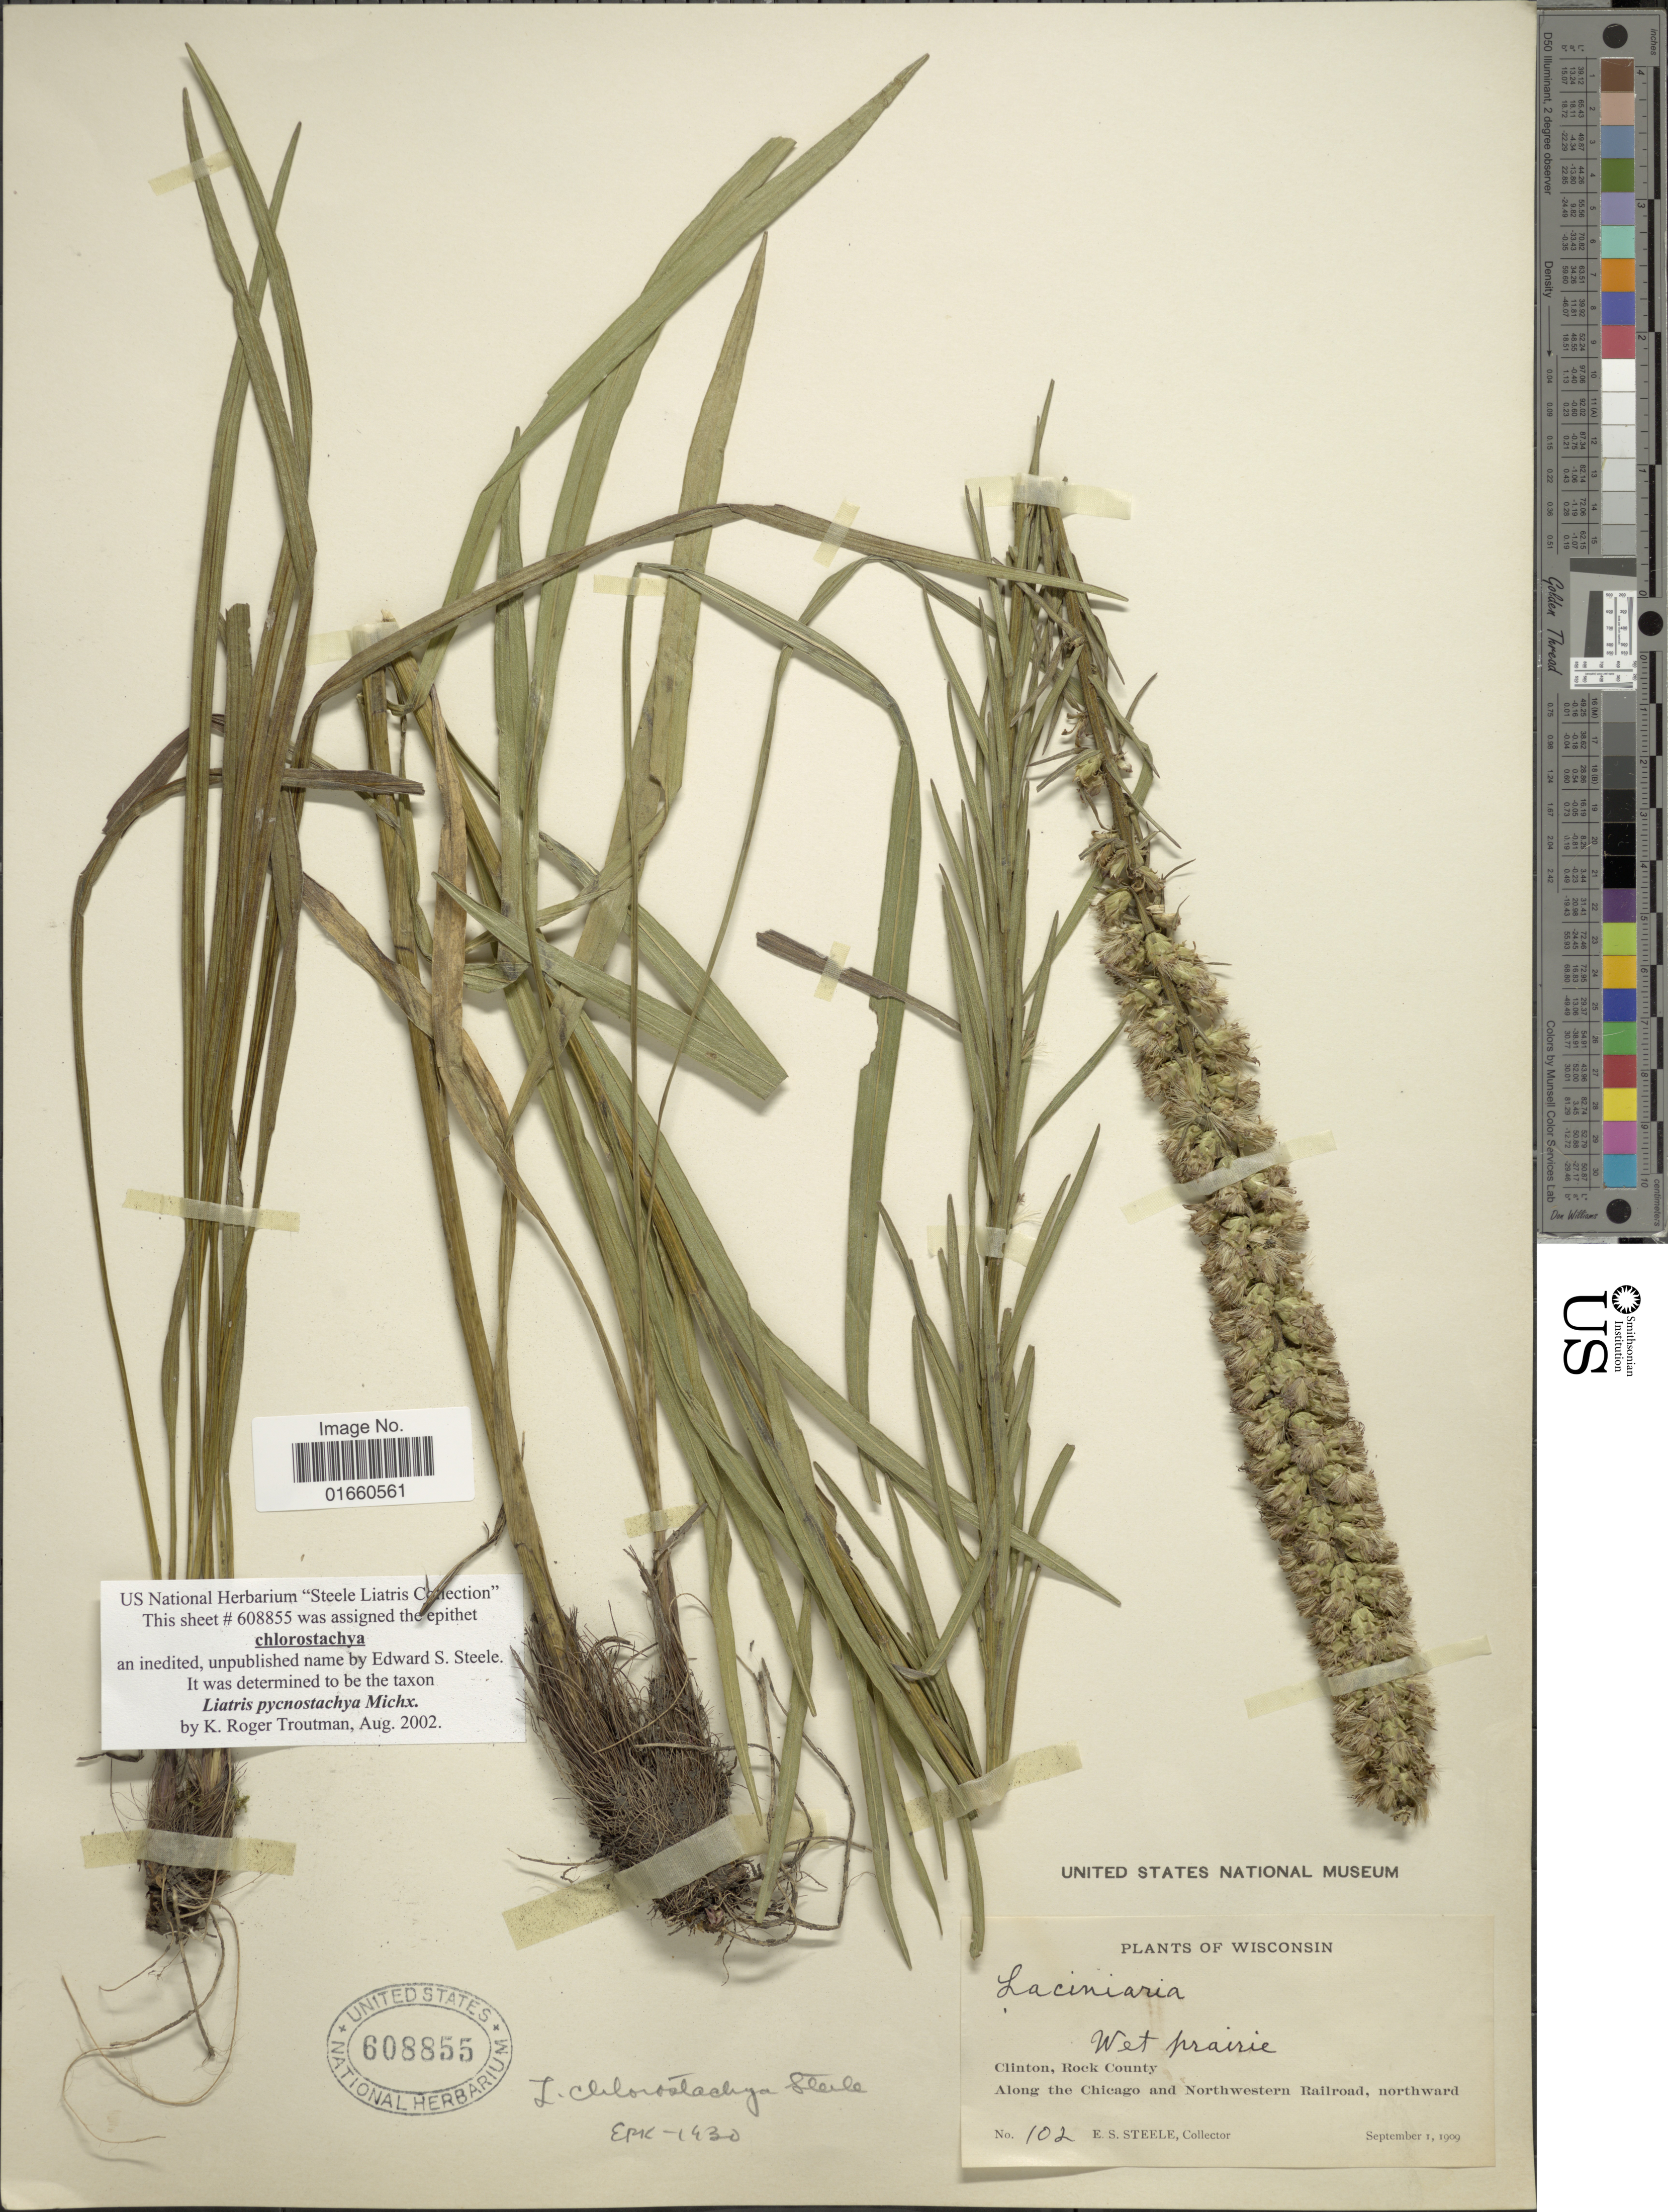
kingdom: Plantae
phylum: Tracheophyta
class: Magnoliopsida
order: Asterales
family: Asteraceae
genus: Liatris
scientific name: Liatris pycnostachya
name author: Michx.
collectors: E. Steele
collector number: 102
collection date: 1909-09-01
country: United States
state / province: Wisconsin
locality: Clinton, Rock County, Along the Chicago and Norhtwestern Railroad, northward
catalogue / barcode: US 608855